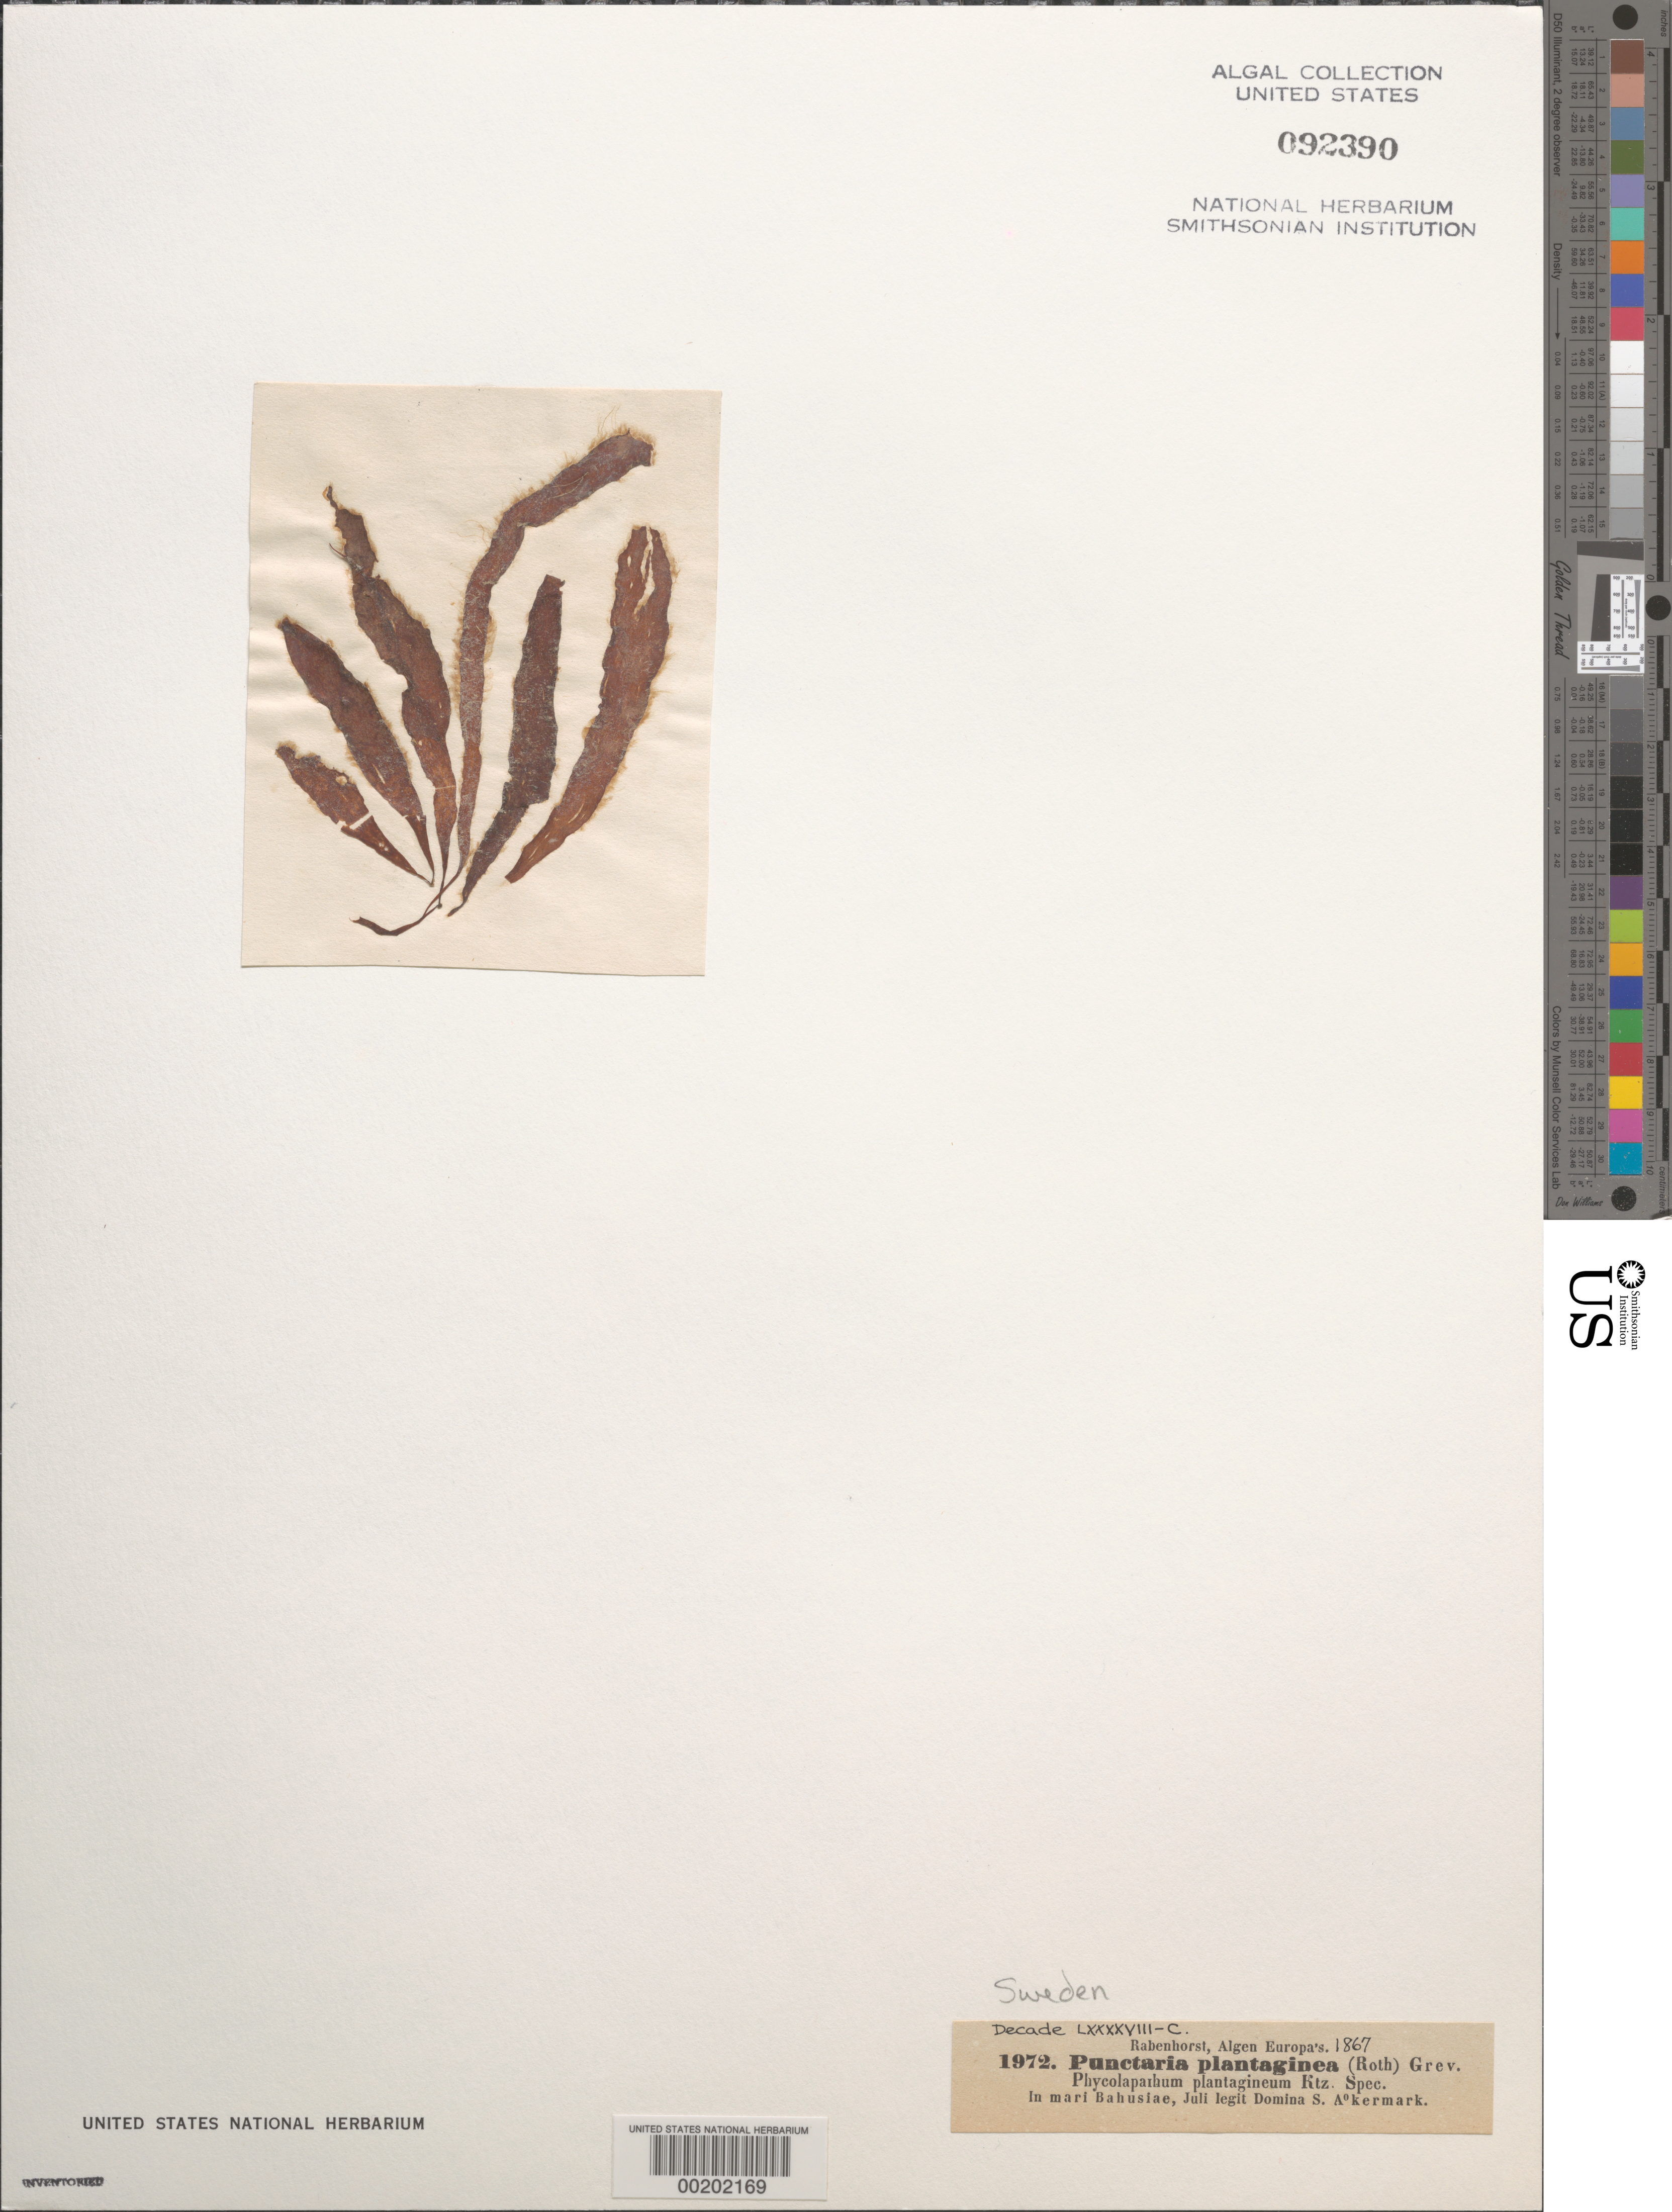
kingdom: Chromista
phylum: Ochrophyta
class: Phaeophyceae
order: Dictyosiphonales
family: Punctariaceae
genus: Punctaria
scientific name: Punctaria plantaginea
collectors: S. Akermark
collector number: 1972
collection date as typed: Jul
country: Sweden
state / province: Västra Götaland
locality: Bohus bay (mari bahusiae)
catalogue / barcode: US 92390